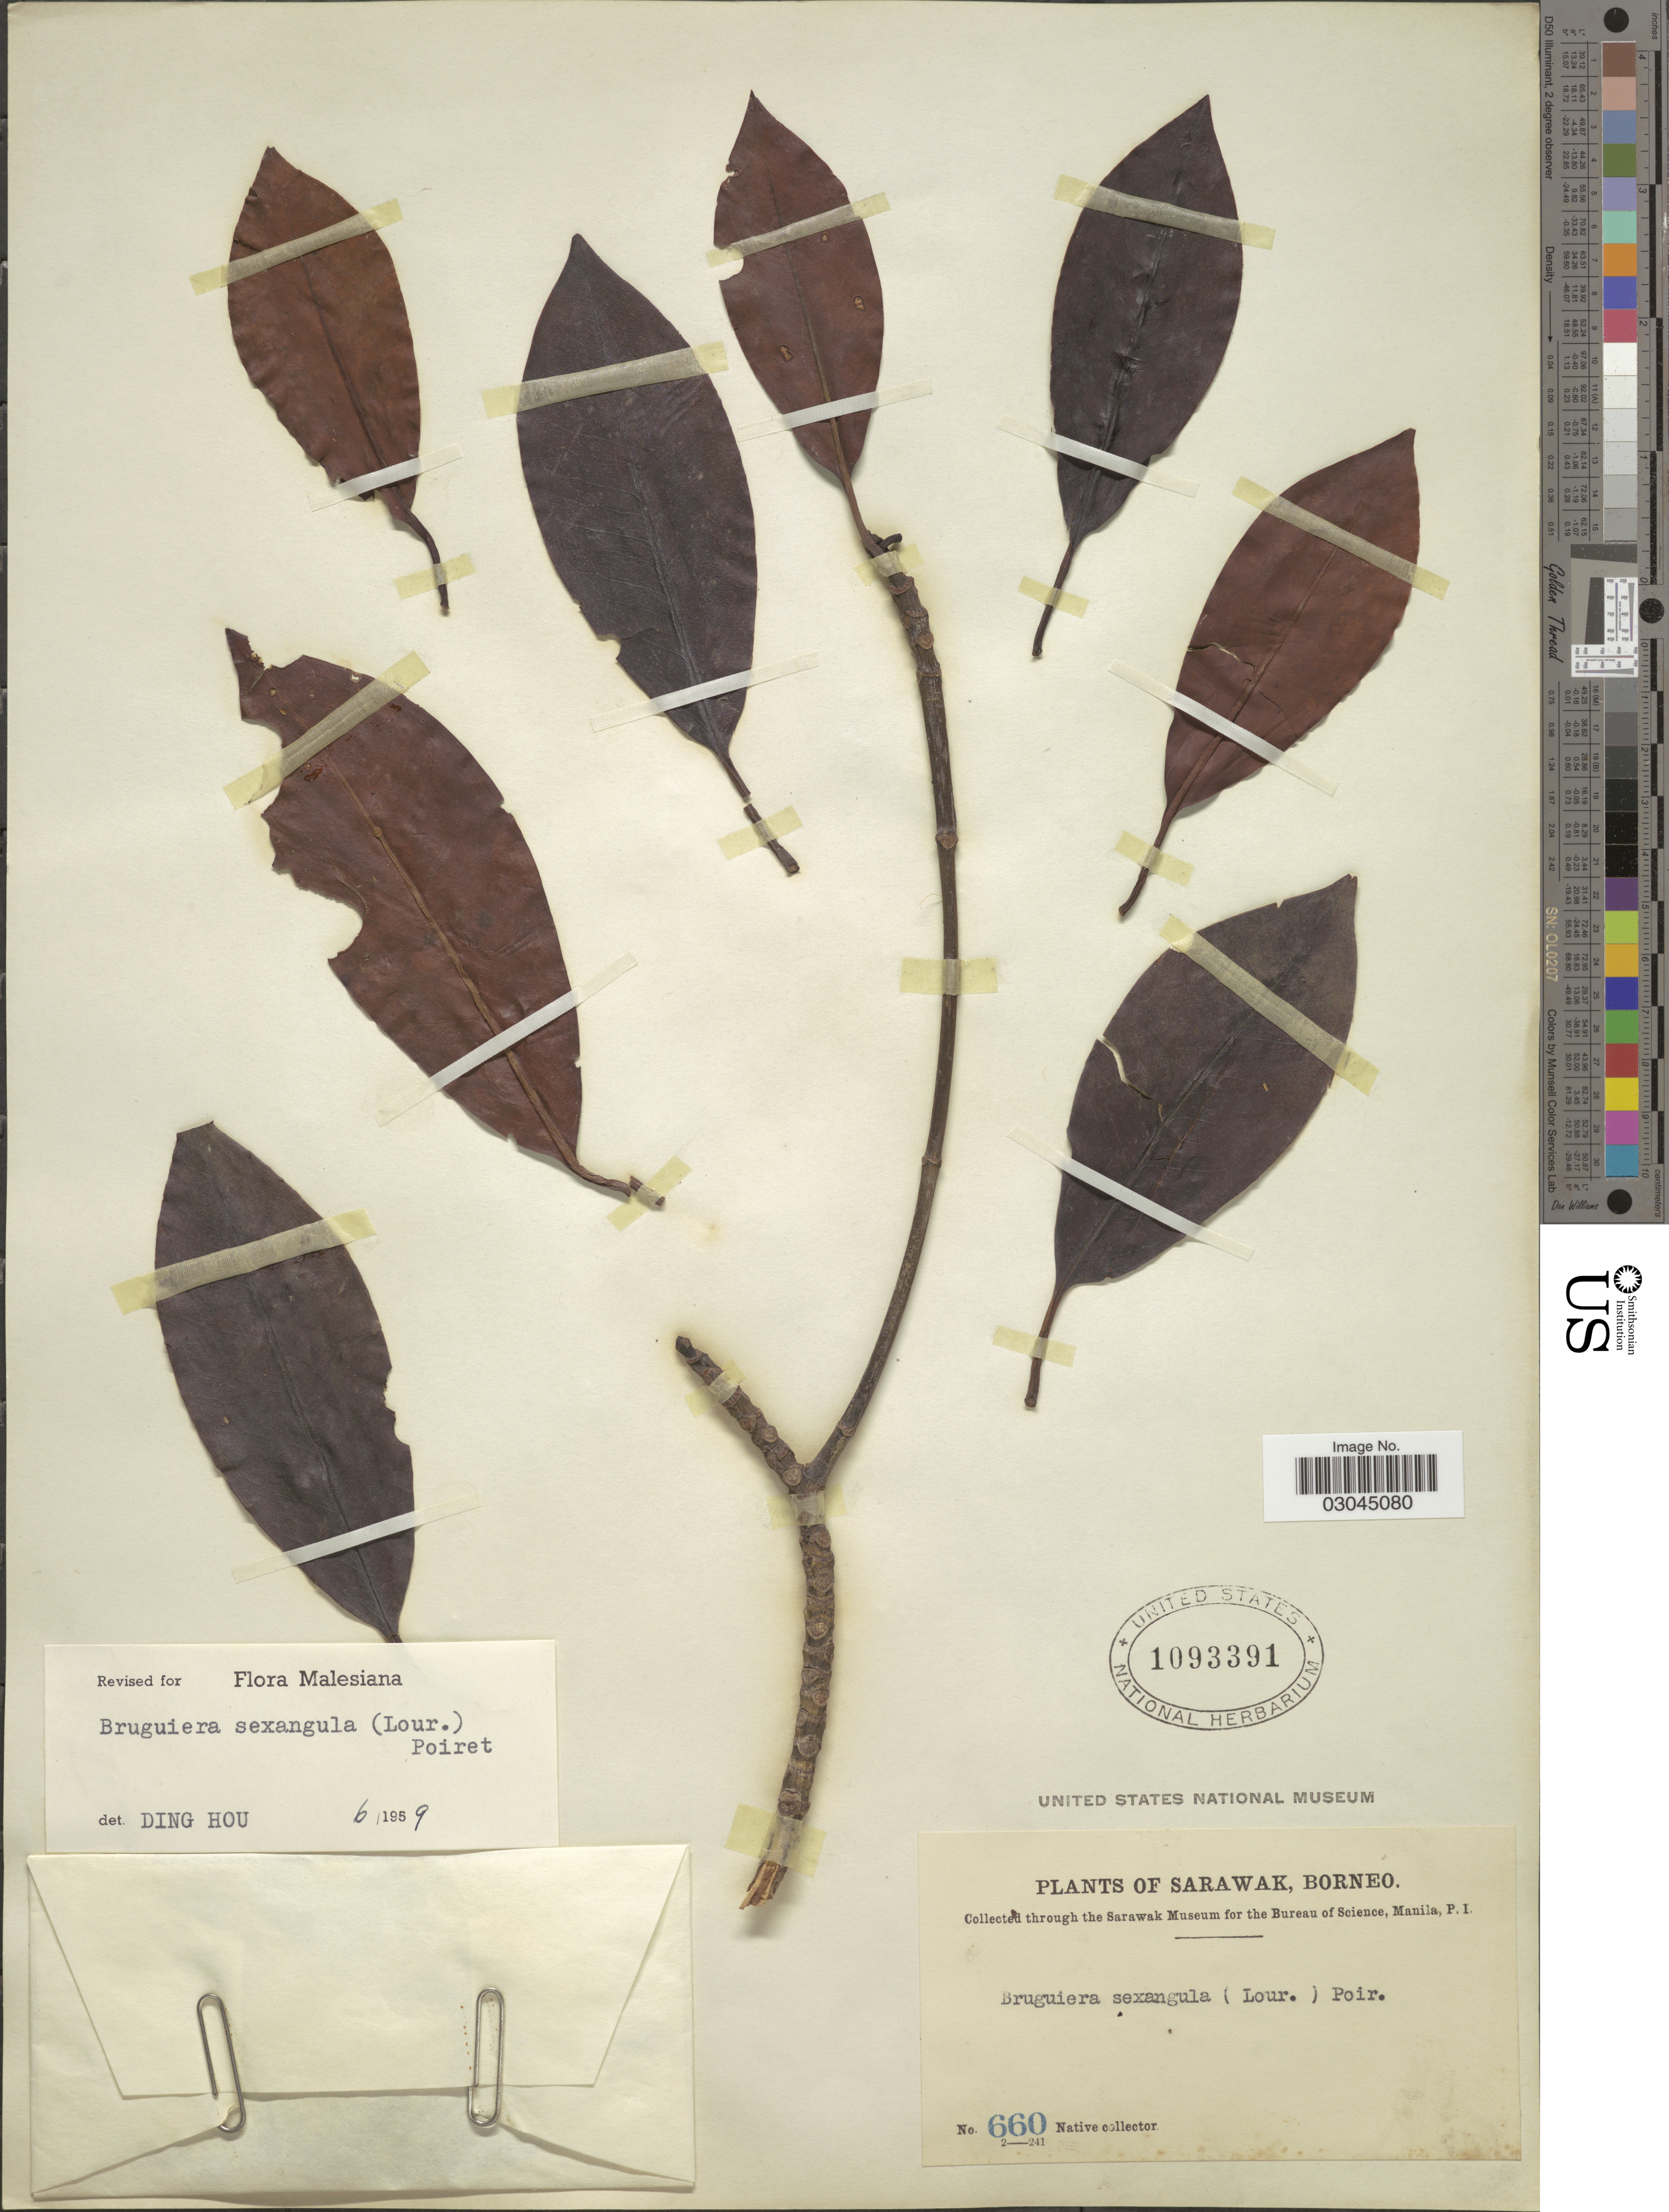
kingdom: Plantae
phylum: Tracheophyta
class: Magnoliopsida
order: Malpighiales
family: Rhizophoraceae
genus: Bruguiera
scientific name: Bruguiera sexangula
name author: (Lour.) Poir.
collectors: Native collector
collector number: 660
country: Malaysia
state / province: Sarawak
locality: Sarawak, Borneo.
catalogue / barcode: US 1093391